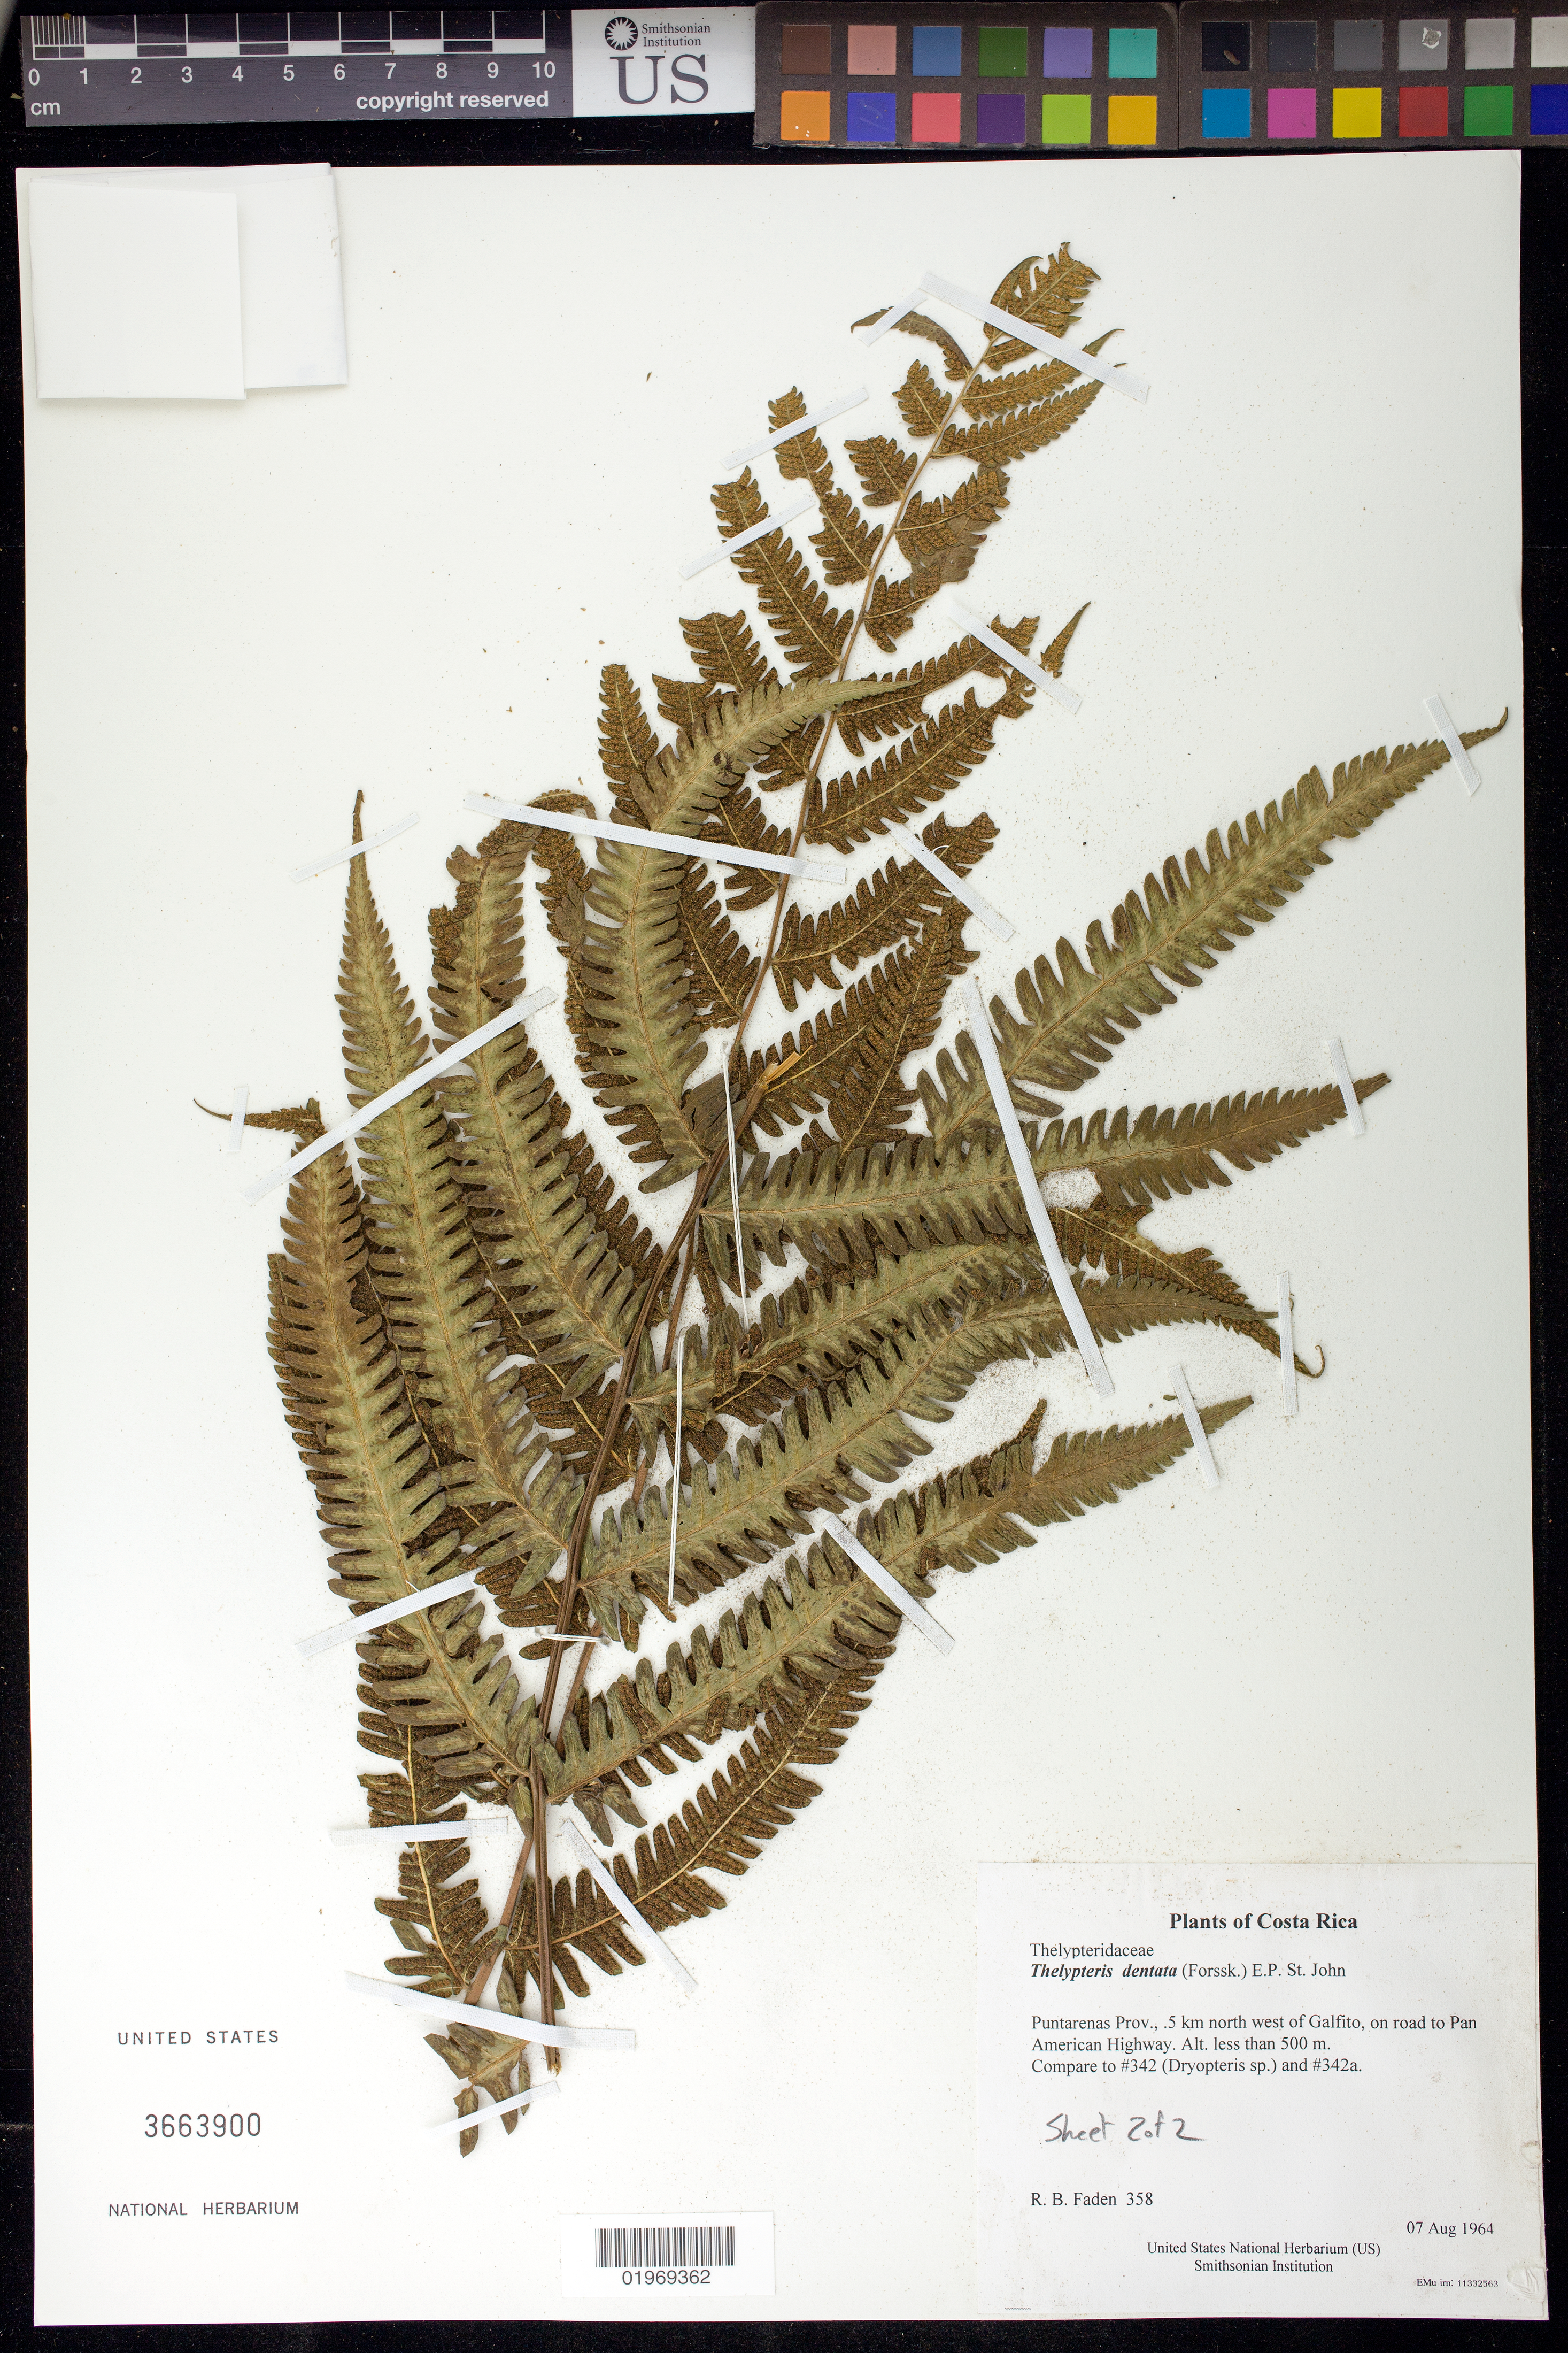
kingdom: Plantae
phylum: Tracheophyta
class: Polypodiopsida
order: Polypodiales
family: Thelypteridaceae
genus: Thelypteris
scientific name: Thelypteris dentata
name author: (Forssk.) E.P. St. John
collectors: R. B. Faden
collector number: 358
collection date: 1964-08-07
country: Costa Rica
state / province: Puntarenas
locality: .5 km north west of Galfito, on road to Pan American Highway. Alt. less than 500 m.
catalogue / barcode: US 3663900